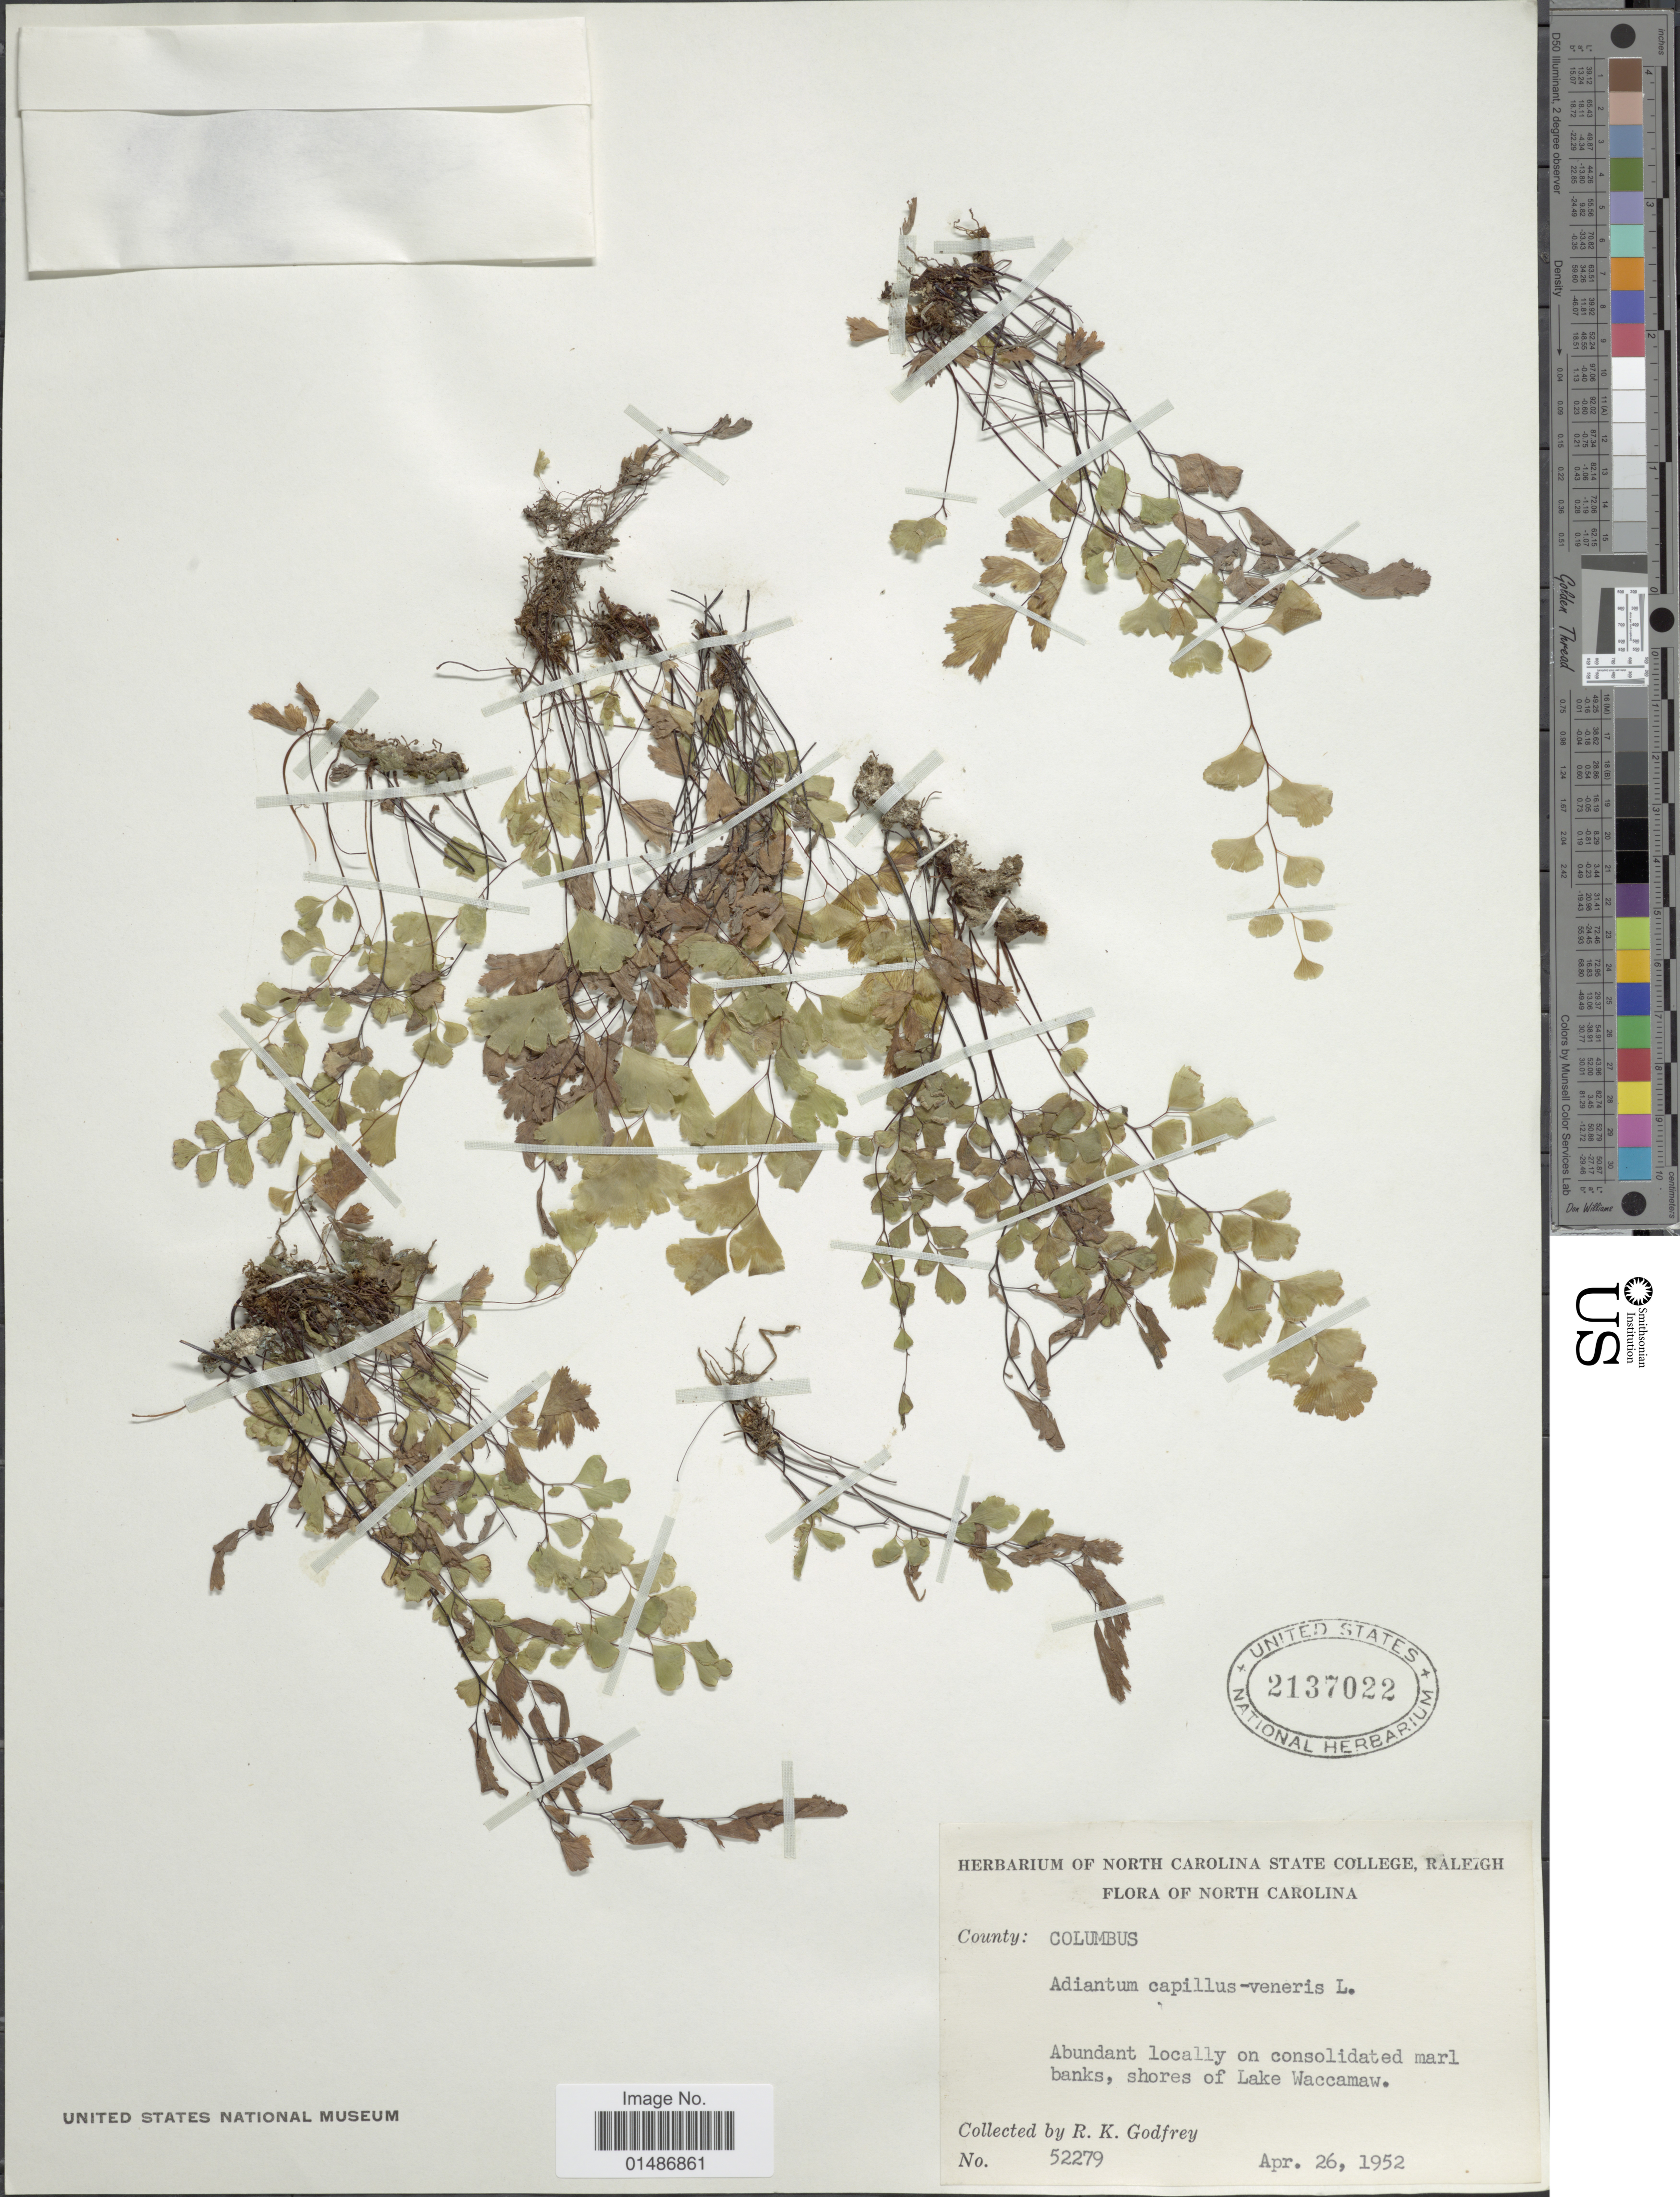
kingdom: Plantae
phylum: Tracheophyta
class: Polypodiopsida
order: Polypodiales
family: Pteridaceae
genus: Adiantum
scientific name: Adiantum capillus-veneris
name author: L.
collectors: R. K. Godfrey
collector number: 52279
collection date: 1952-04-26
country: United States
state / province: North Carolina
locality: County: Columbus. Abundant locally on consolidated marl banks, shores of Lake Waccamaw.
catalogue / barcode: US 2137022